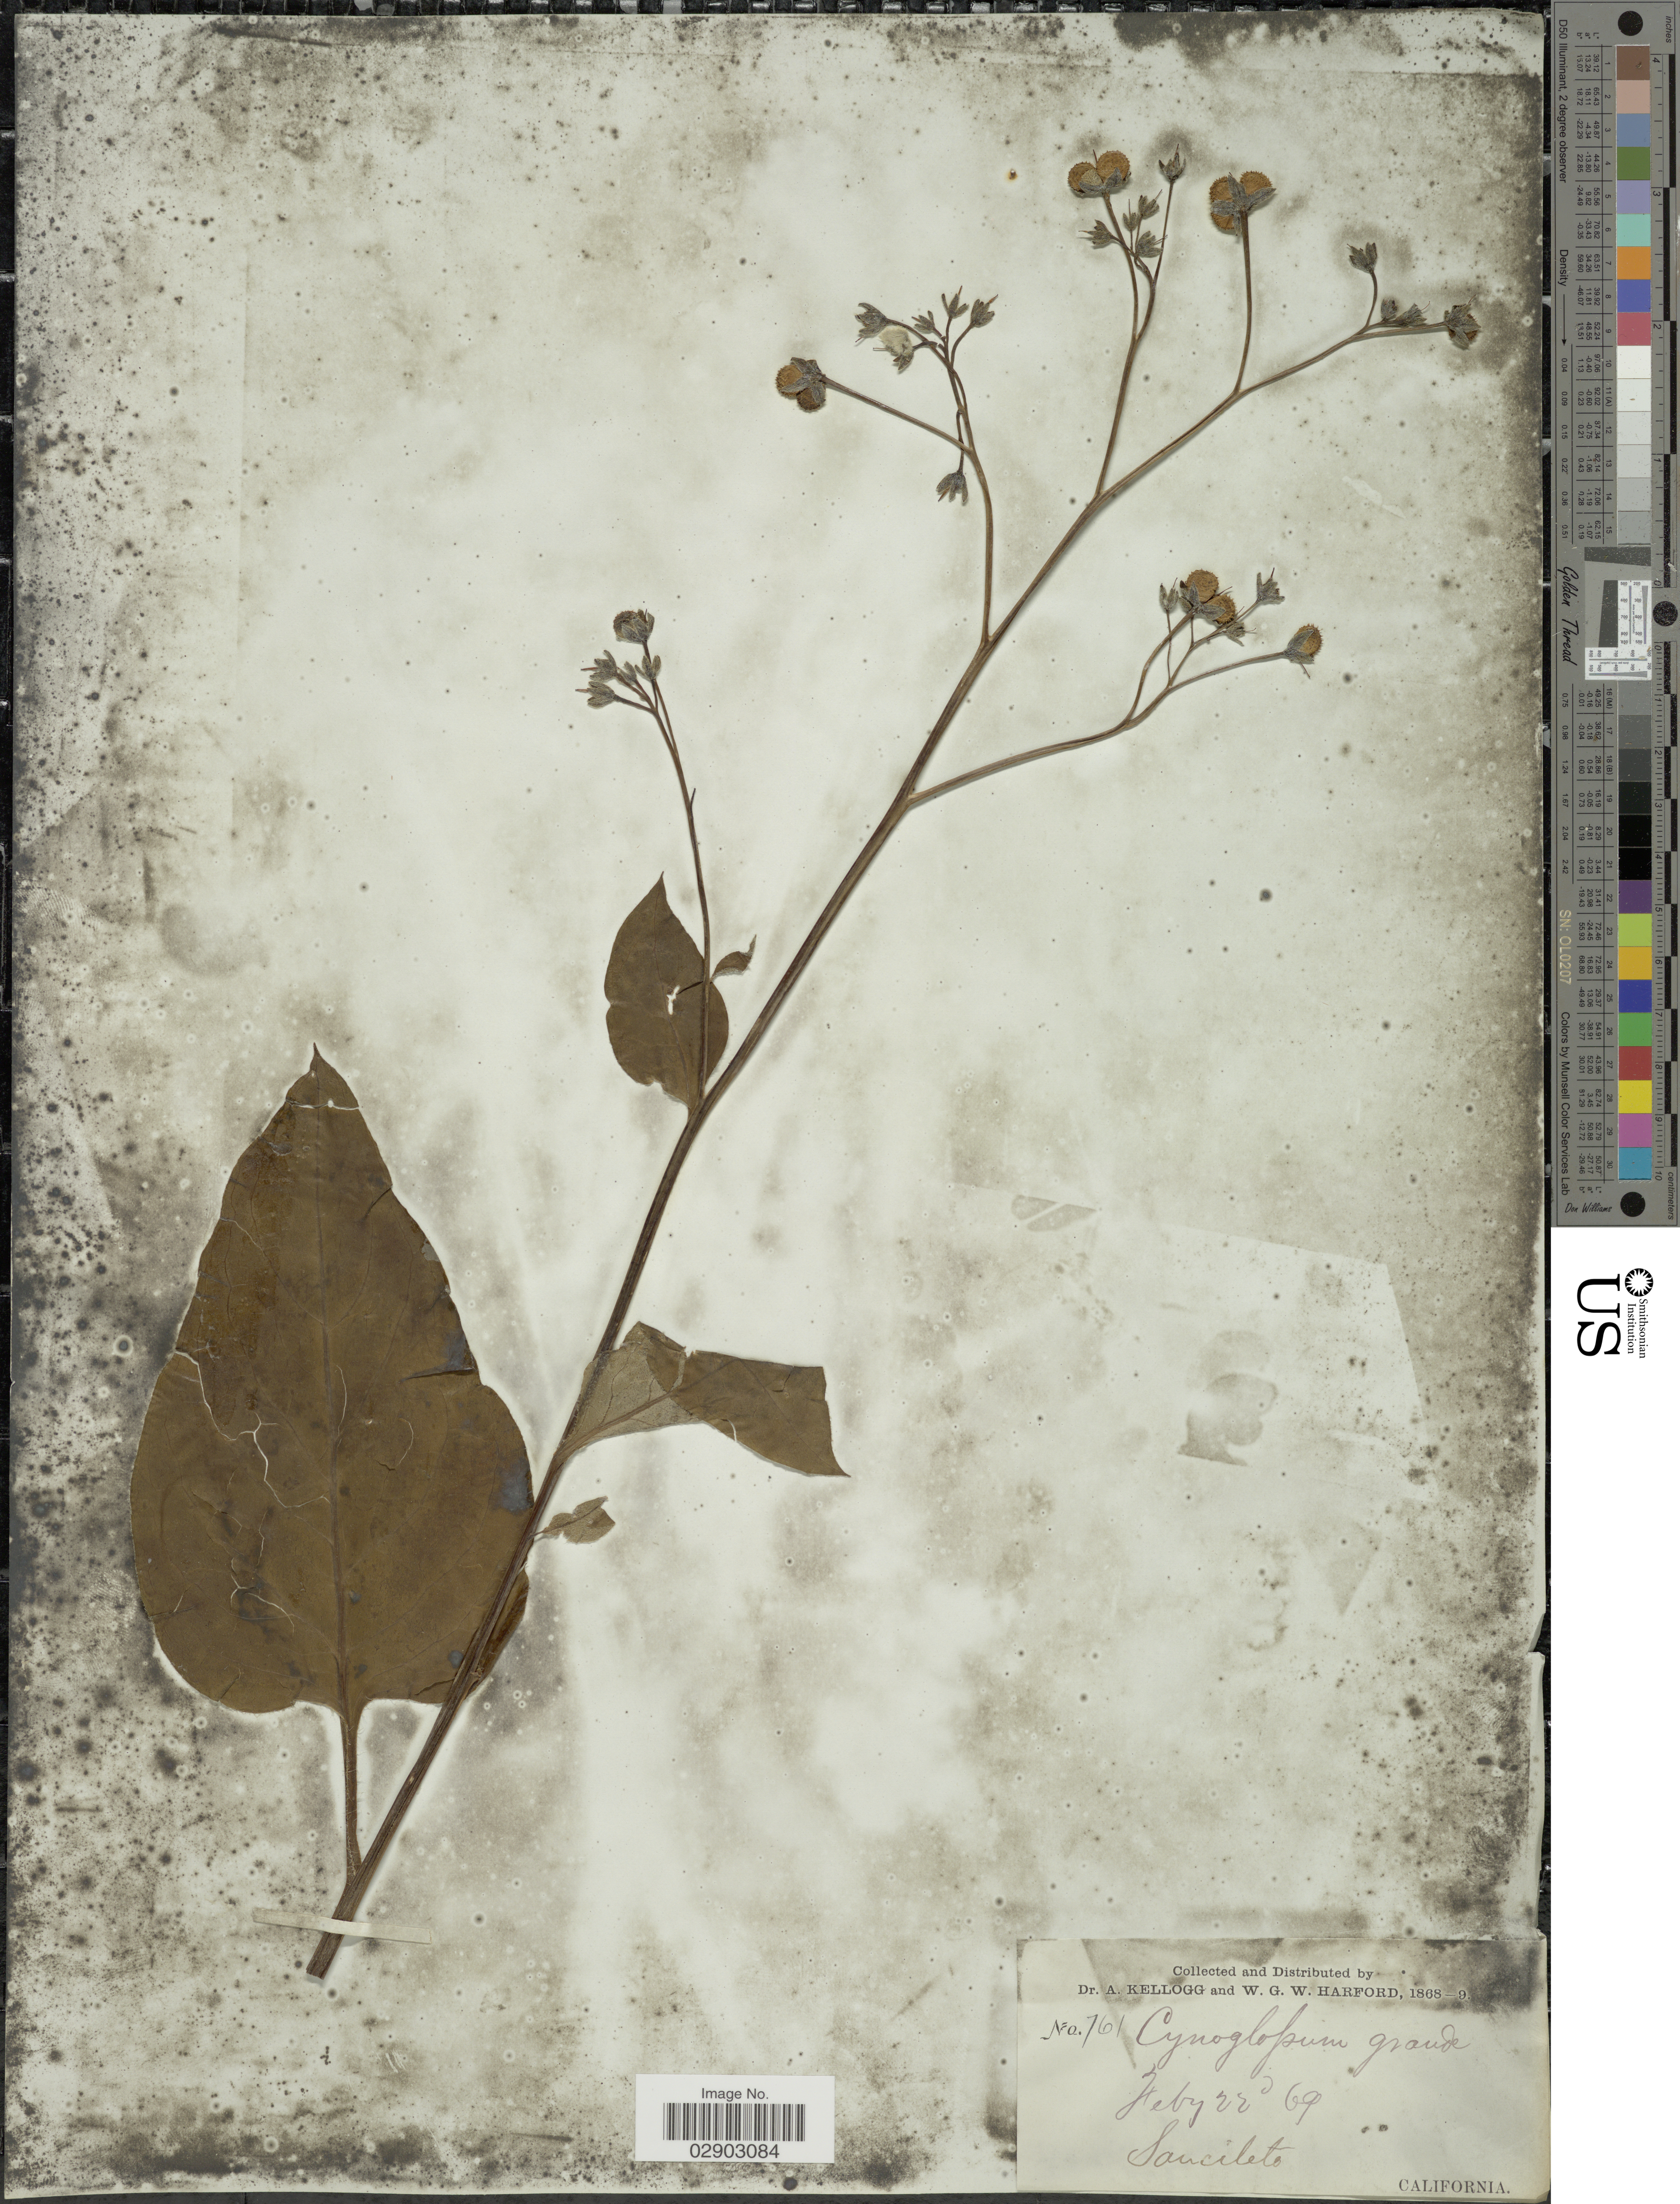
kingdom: Plantae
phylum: Tracheophyta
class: Magnoliopsida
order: Boraginales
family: Boraginaceae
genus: Cynoglossum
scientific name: Cynoglossum grande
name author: Douglas ex Lehm.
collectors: A. Kellogg & W. G. W. Harford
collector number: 761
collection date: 1869-02-22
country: United States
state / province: California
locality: Sancileto.